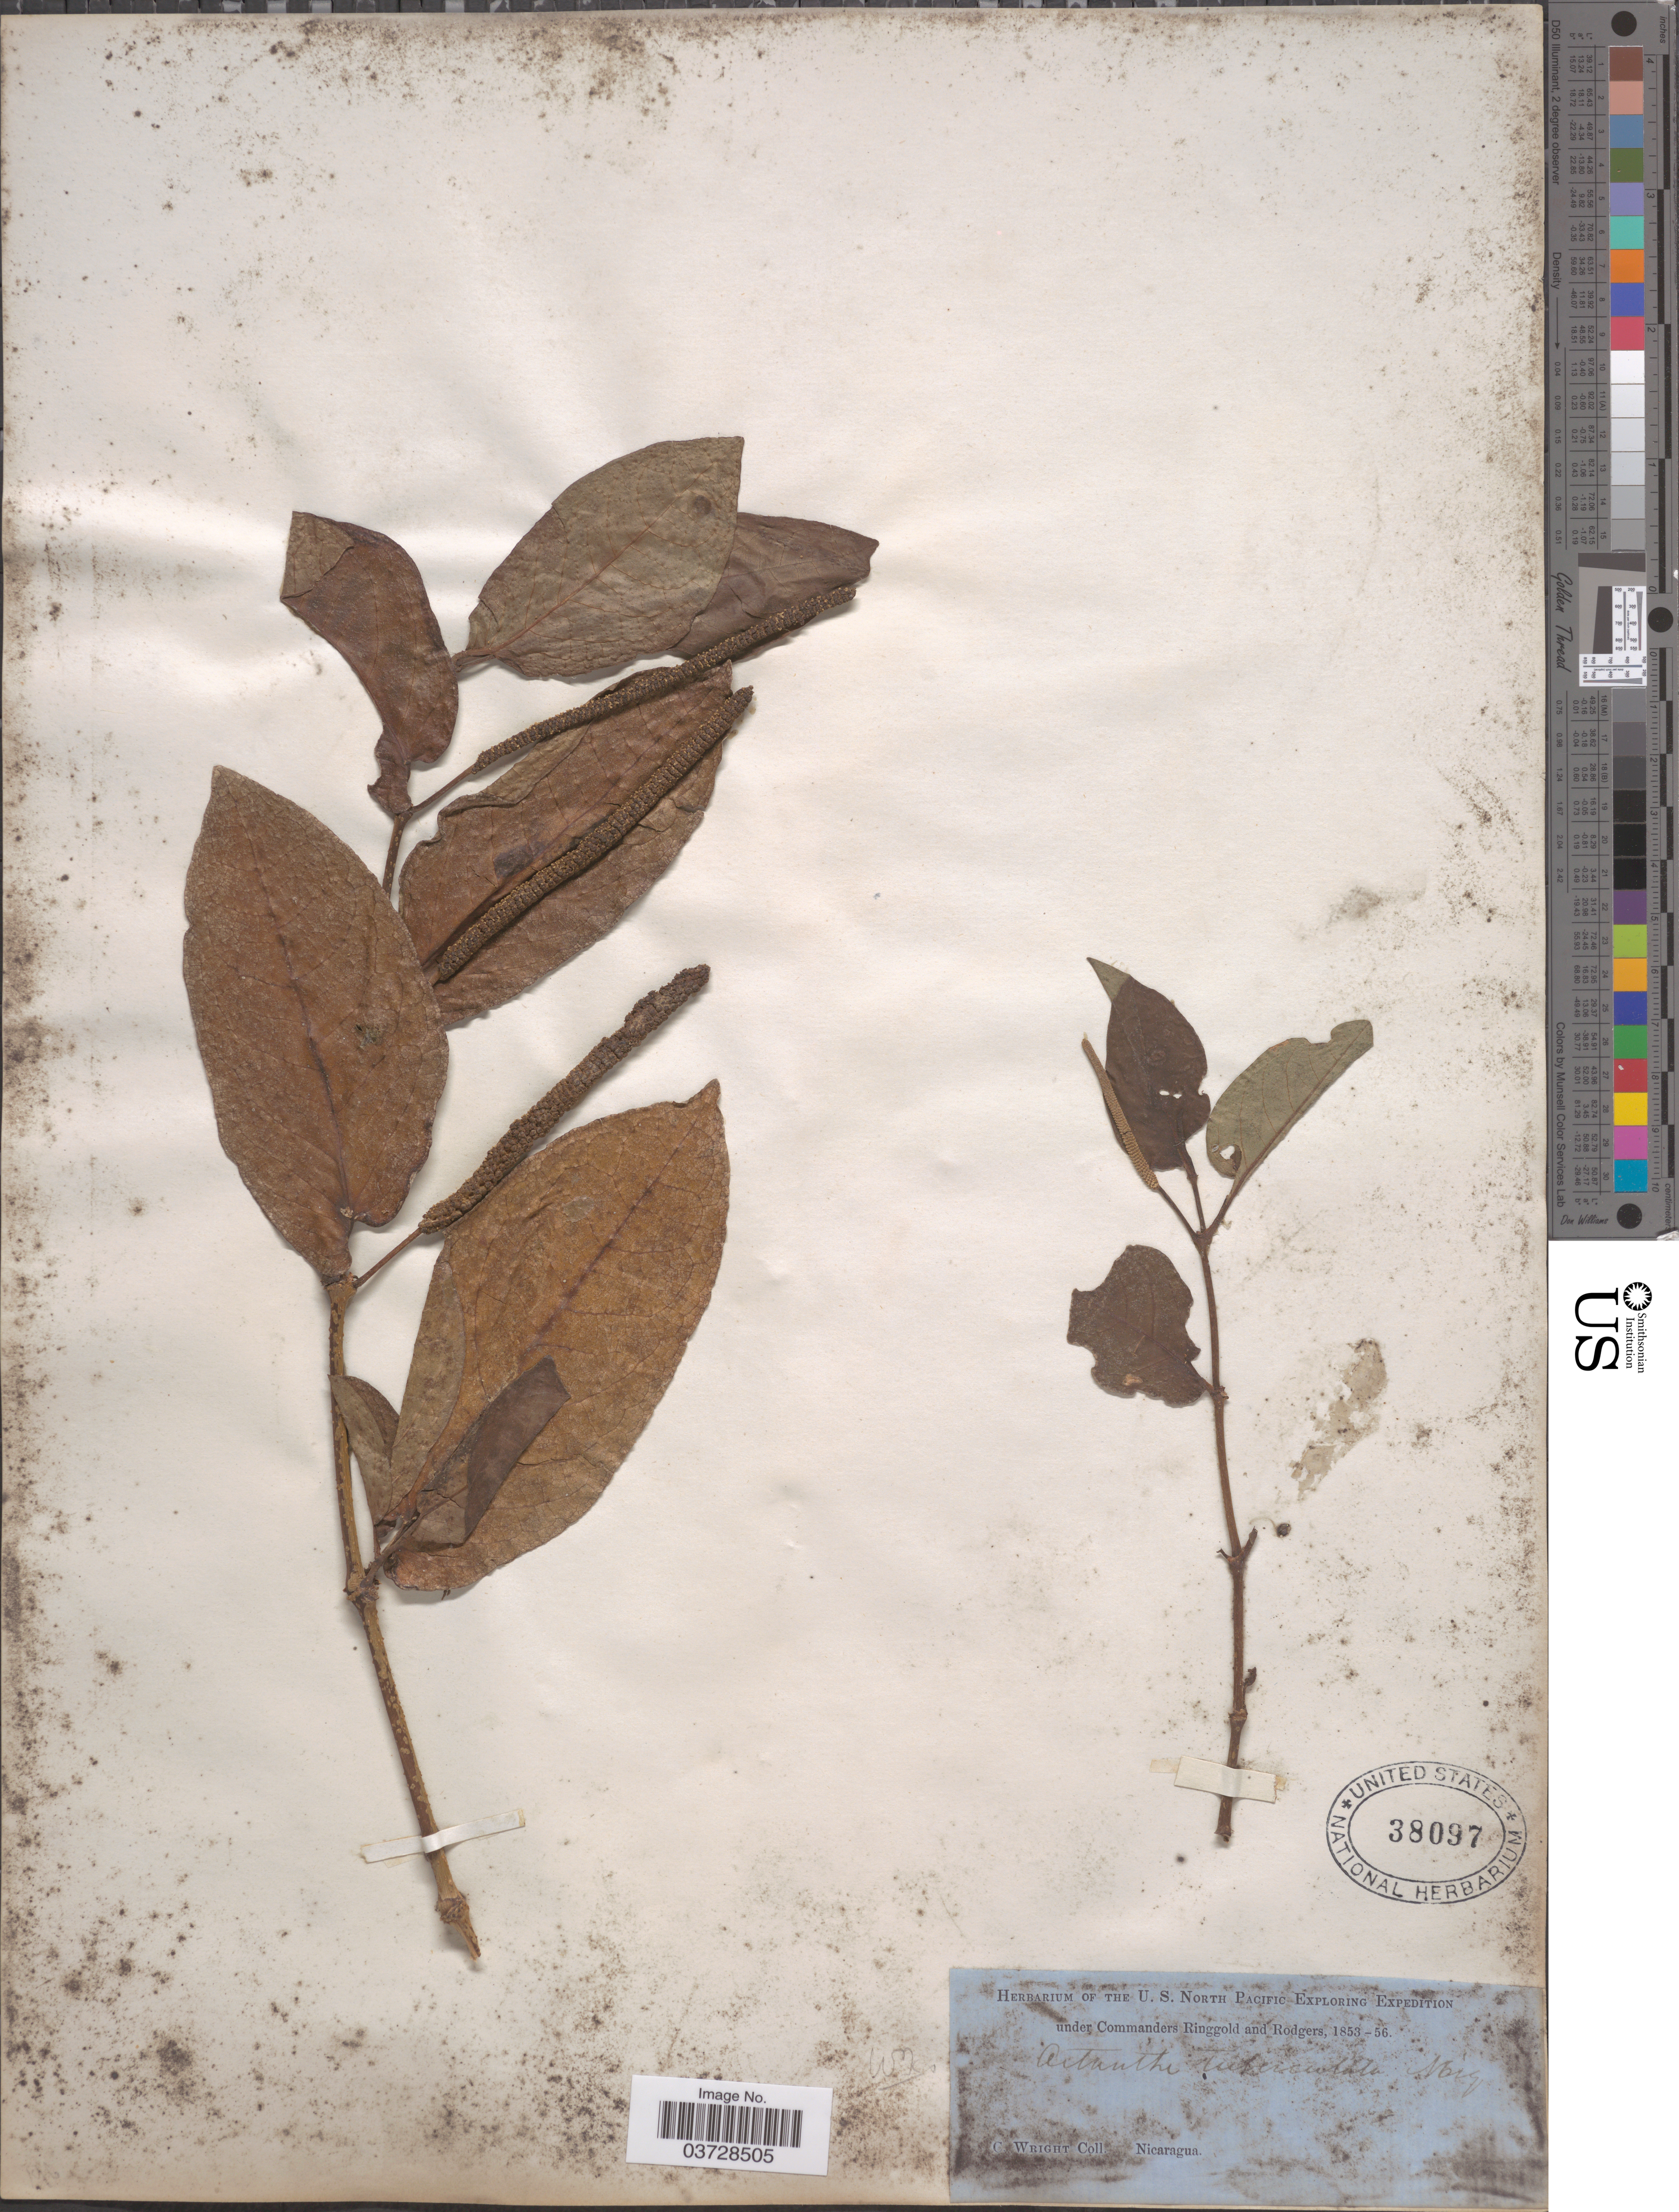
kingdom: Plantae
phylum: Tracheophyta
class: Magnoliopsida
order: Piperales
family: Piperaceae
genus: Piper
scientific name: Piper tuberculatum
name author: Jacq.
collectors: C. Wright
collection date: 1853/1856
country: Nicaragua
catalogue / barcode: US 38097